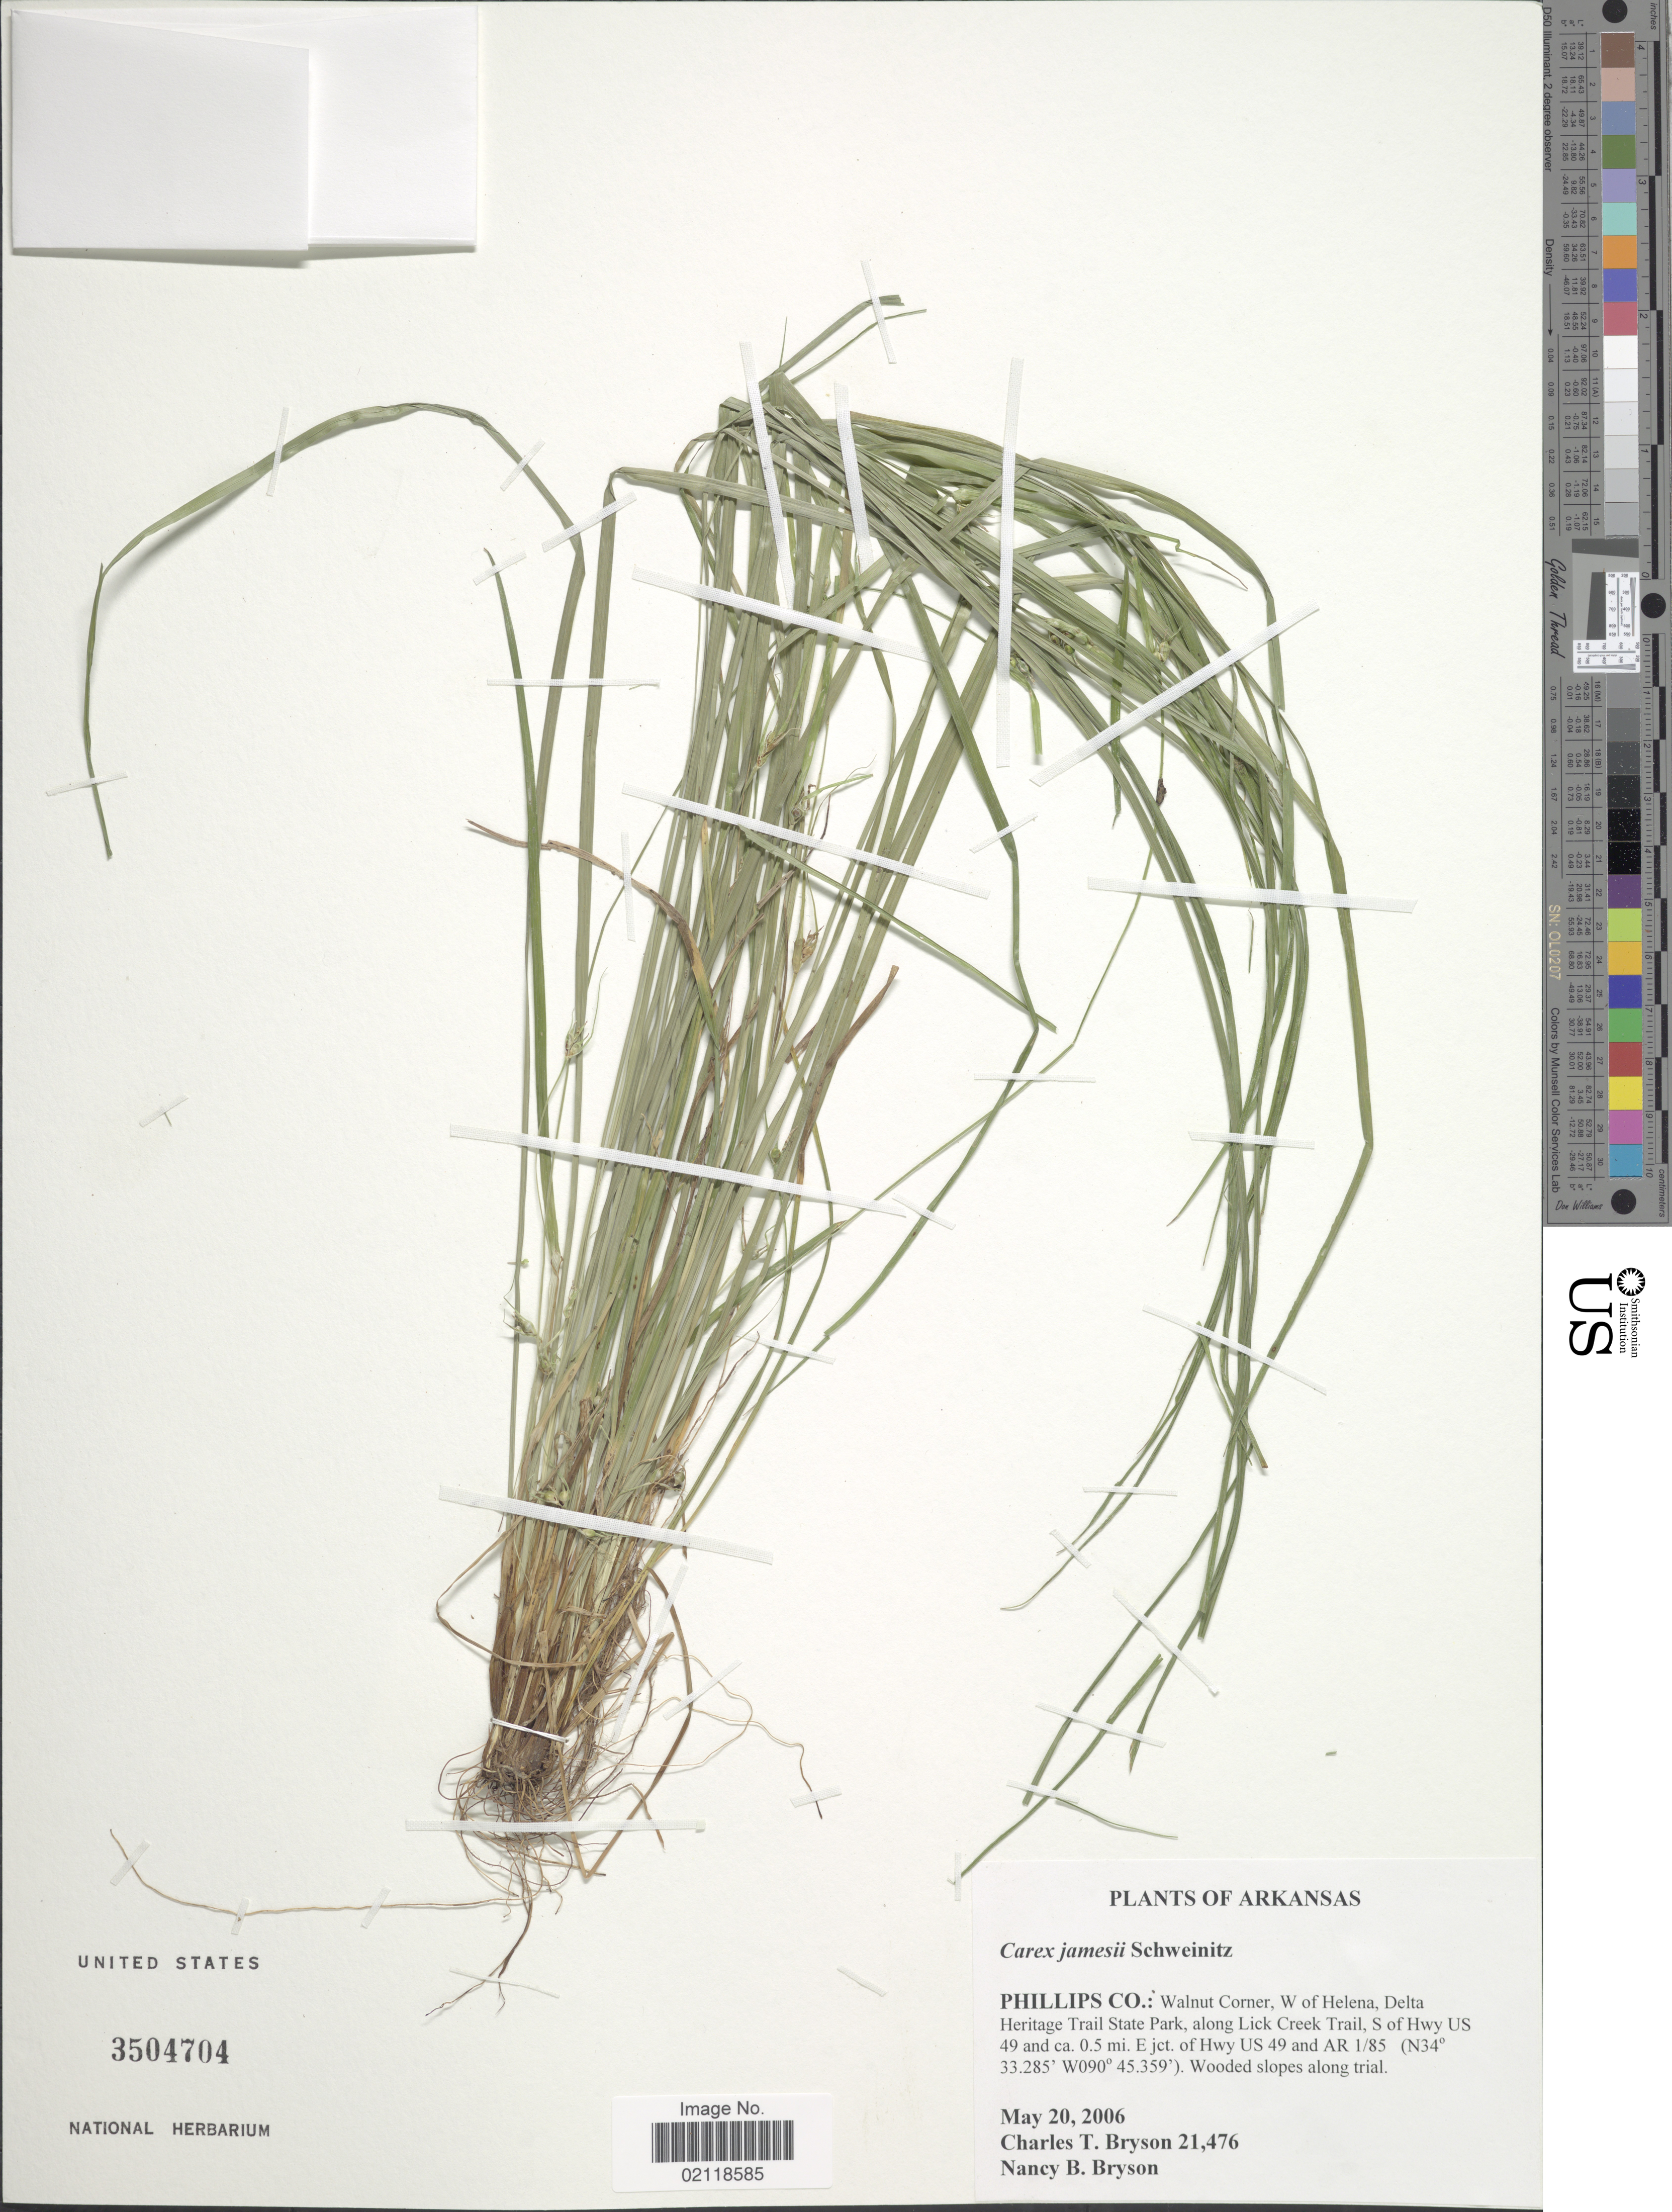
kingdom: Plantae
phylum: Tracheophyta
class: Liliopsida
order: Poales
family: Cyperaceae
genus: Carex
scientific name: Carex jamesii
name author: Schwein.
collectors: C. Bryson & N. Bryson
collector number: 21476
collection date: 2006-05-20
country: United States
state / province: Arkansas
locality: Phillips Co.: Walnut Corner, W of Helena, Delta Heritage Trail State Park, along Lick Creek Trail, S of Hwy US 49 and ca. 0.5 mi. E jct of Hwy US 49 and AR 1/85, wooded slopes along trail.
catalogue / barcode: US 3504704